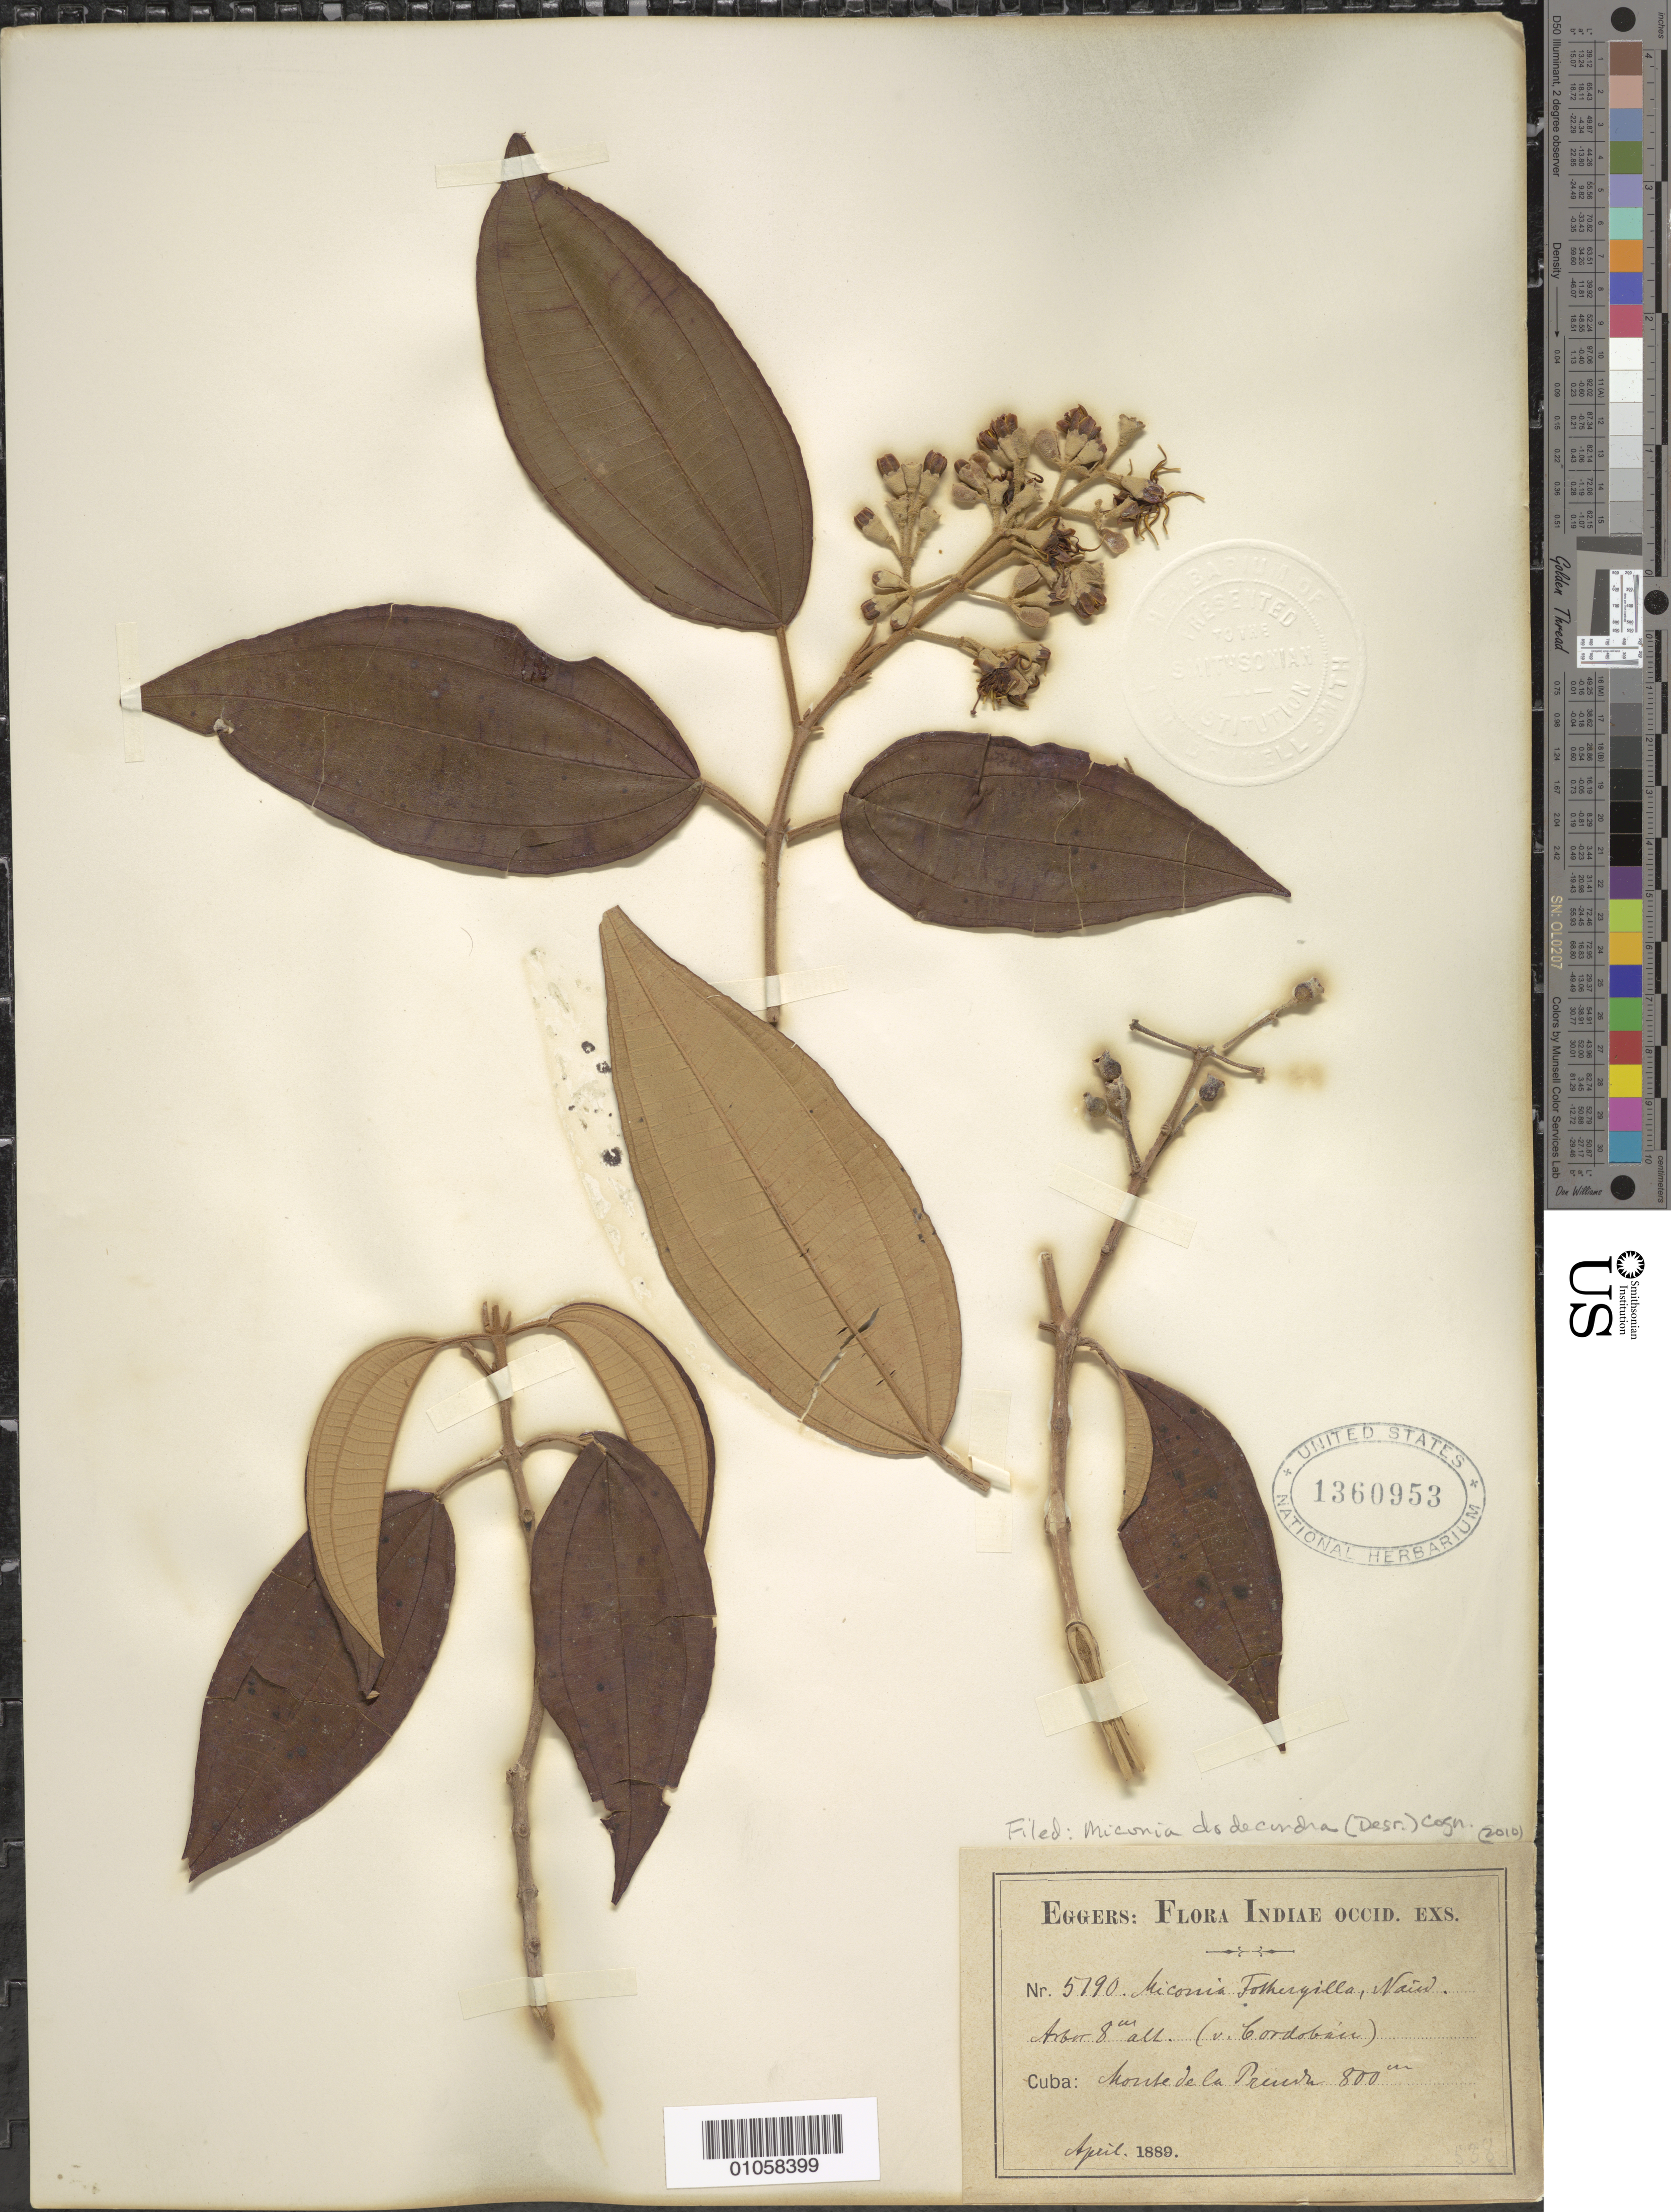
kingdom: Plantae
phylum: Tracheophyta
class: Magnoliopsida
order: Myrtales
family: Melastomataceae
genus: Miconia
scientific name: Miconia dodecandra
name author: Cogn.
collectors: H. F. A. von Eggers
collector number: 5190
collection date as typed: Apr 1889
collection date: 1889-04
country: Cuba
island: Cuba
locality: Monte de la Pruista [?]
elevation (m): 800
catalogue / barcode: US 939375